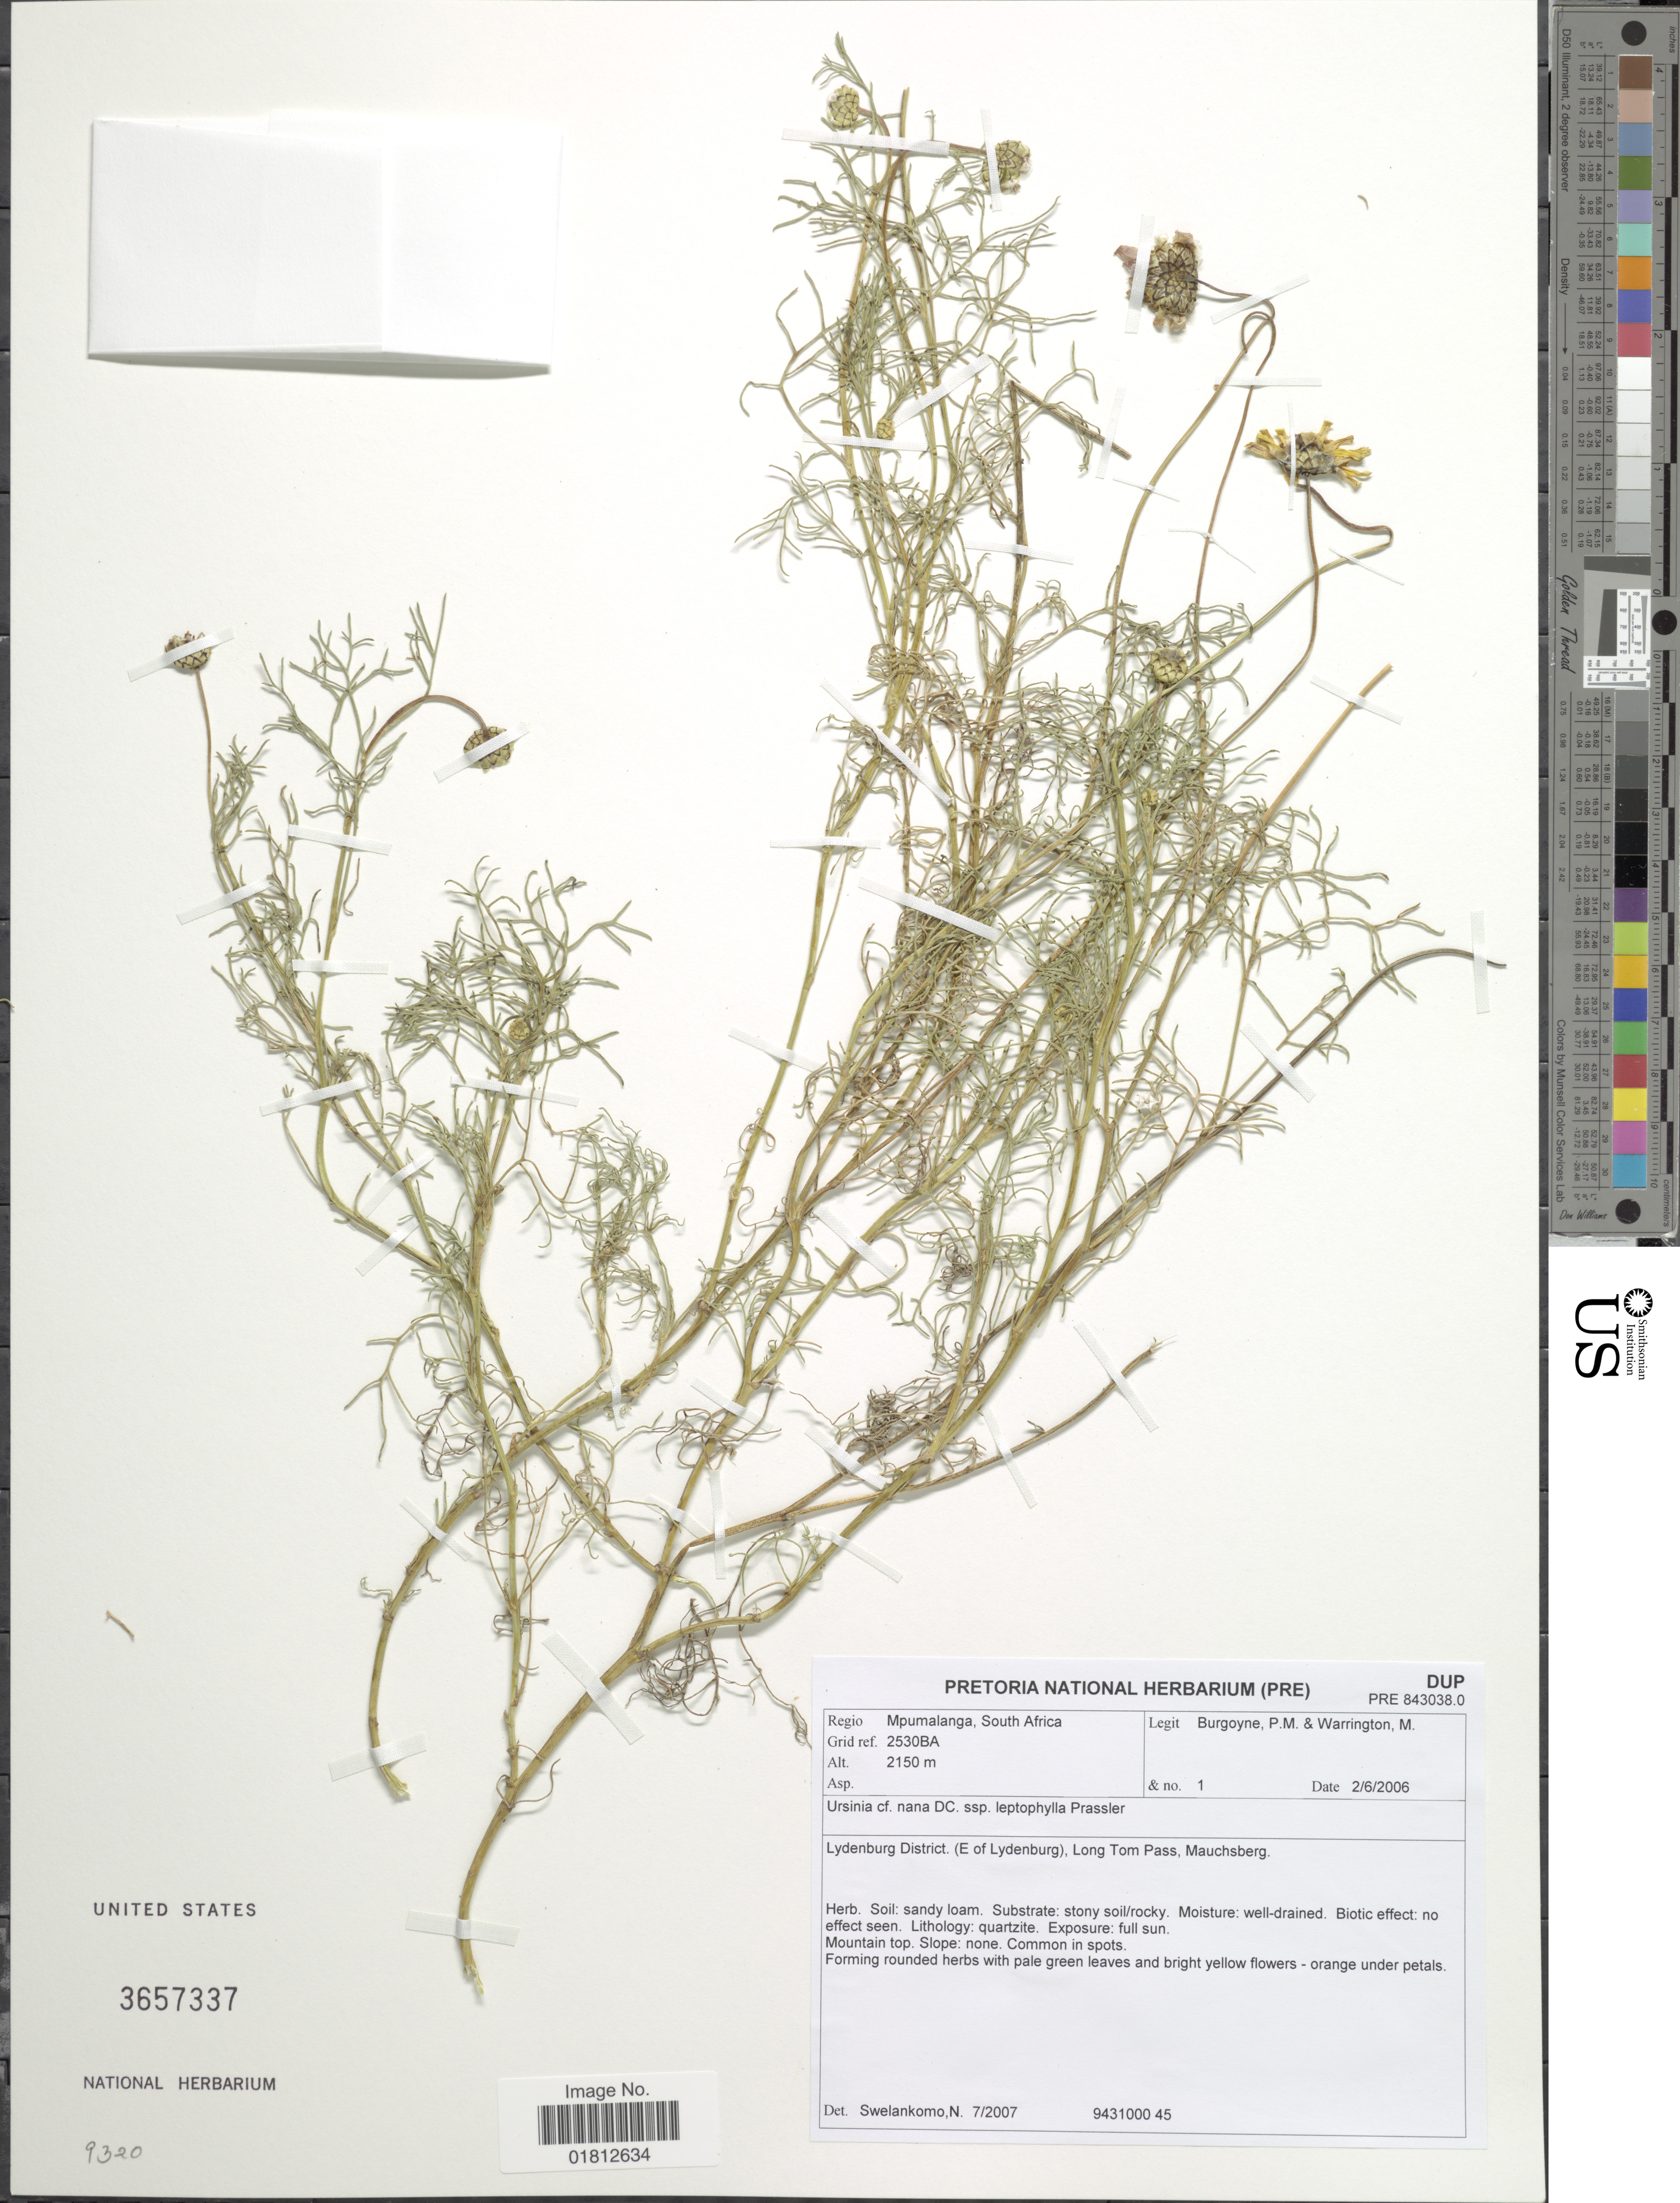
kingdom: Plantae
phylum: Tracheophyta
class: Magnoliopsida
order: Asterales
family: Asteraceae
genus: Ursinia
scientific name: Ursinia nana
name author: DC.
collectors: P. M. Burgoyne & M. Warrington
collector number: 1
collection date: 2006-06-02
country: South Africa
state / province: Mpumalanga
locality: Lydenburg District (E of Lydenburg), Long Tom Pass, Mauchsberg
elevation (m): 2150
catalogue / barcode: US 3657337